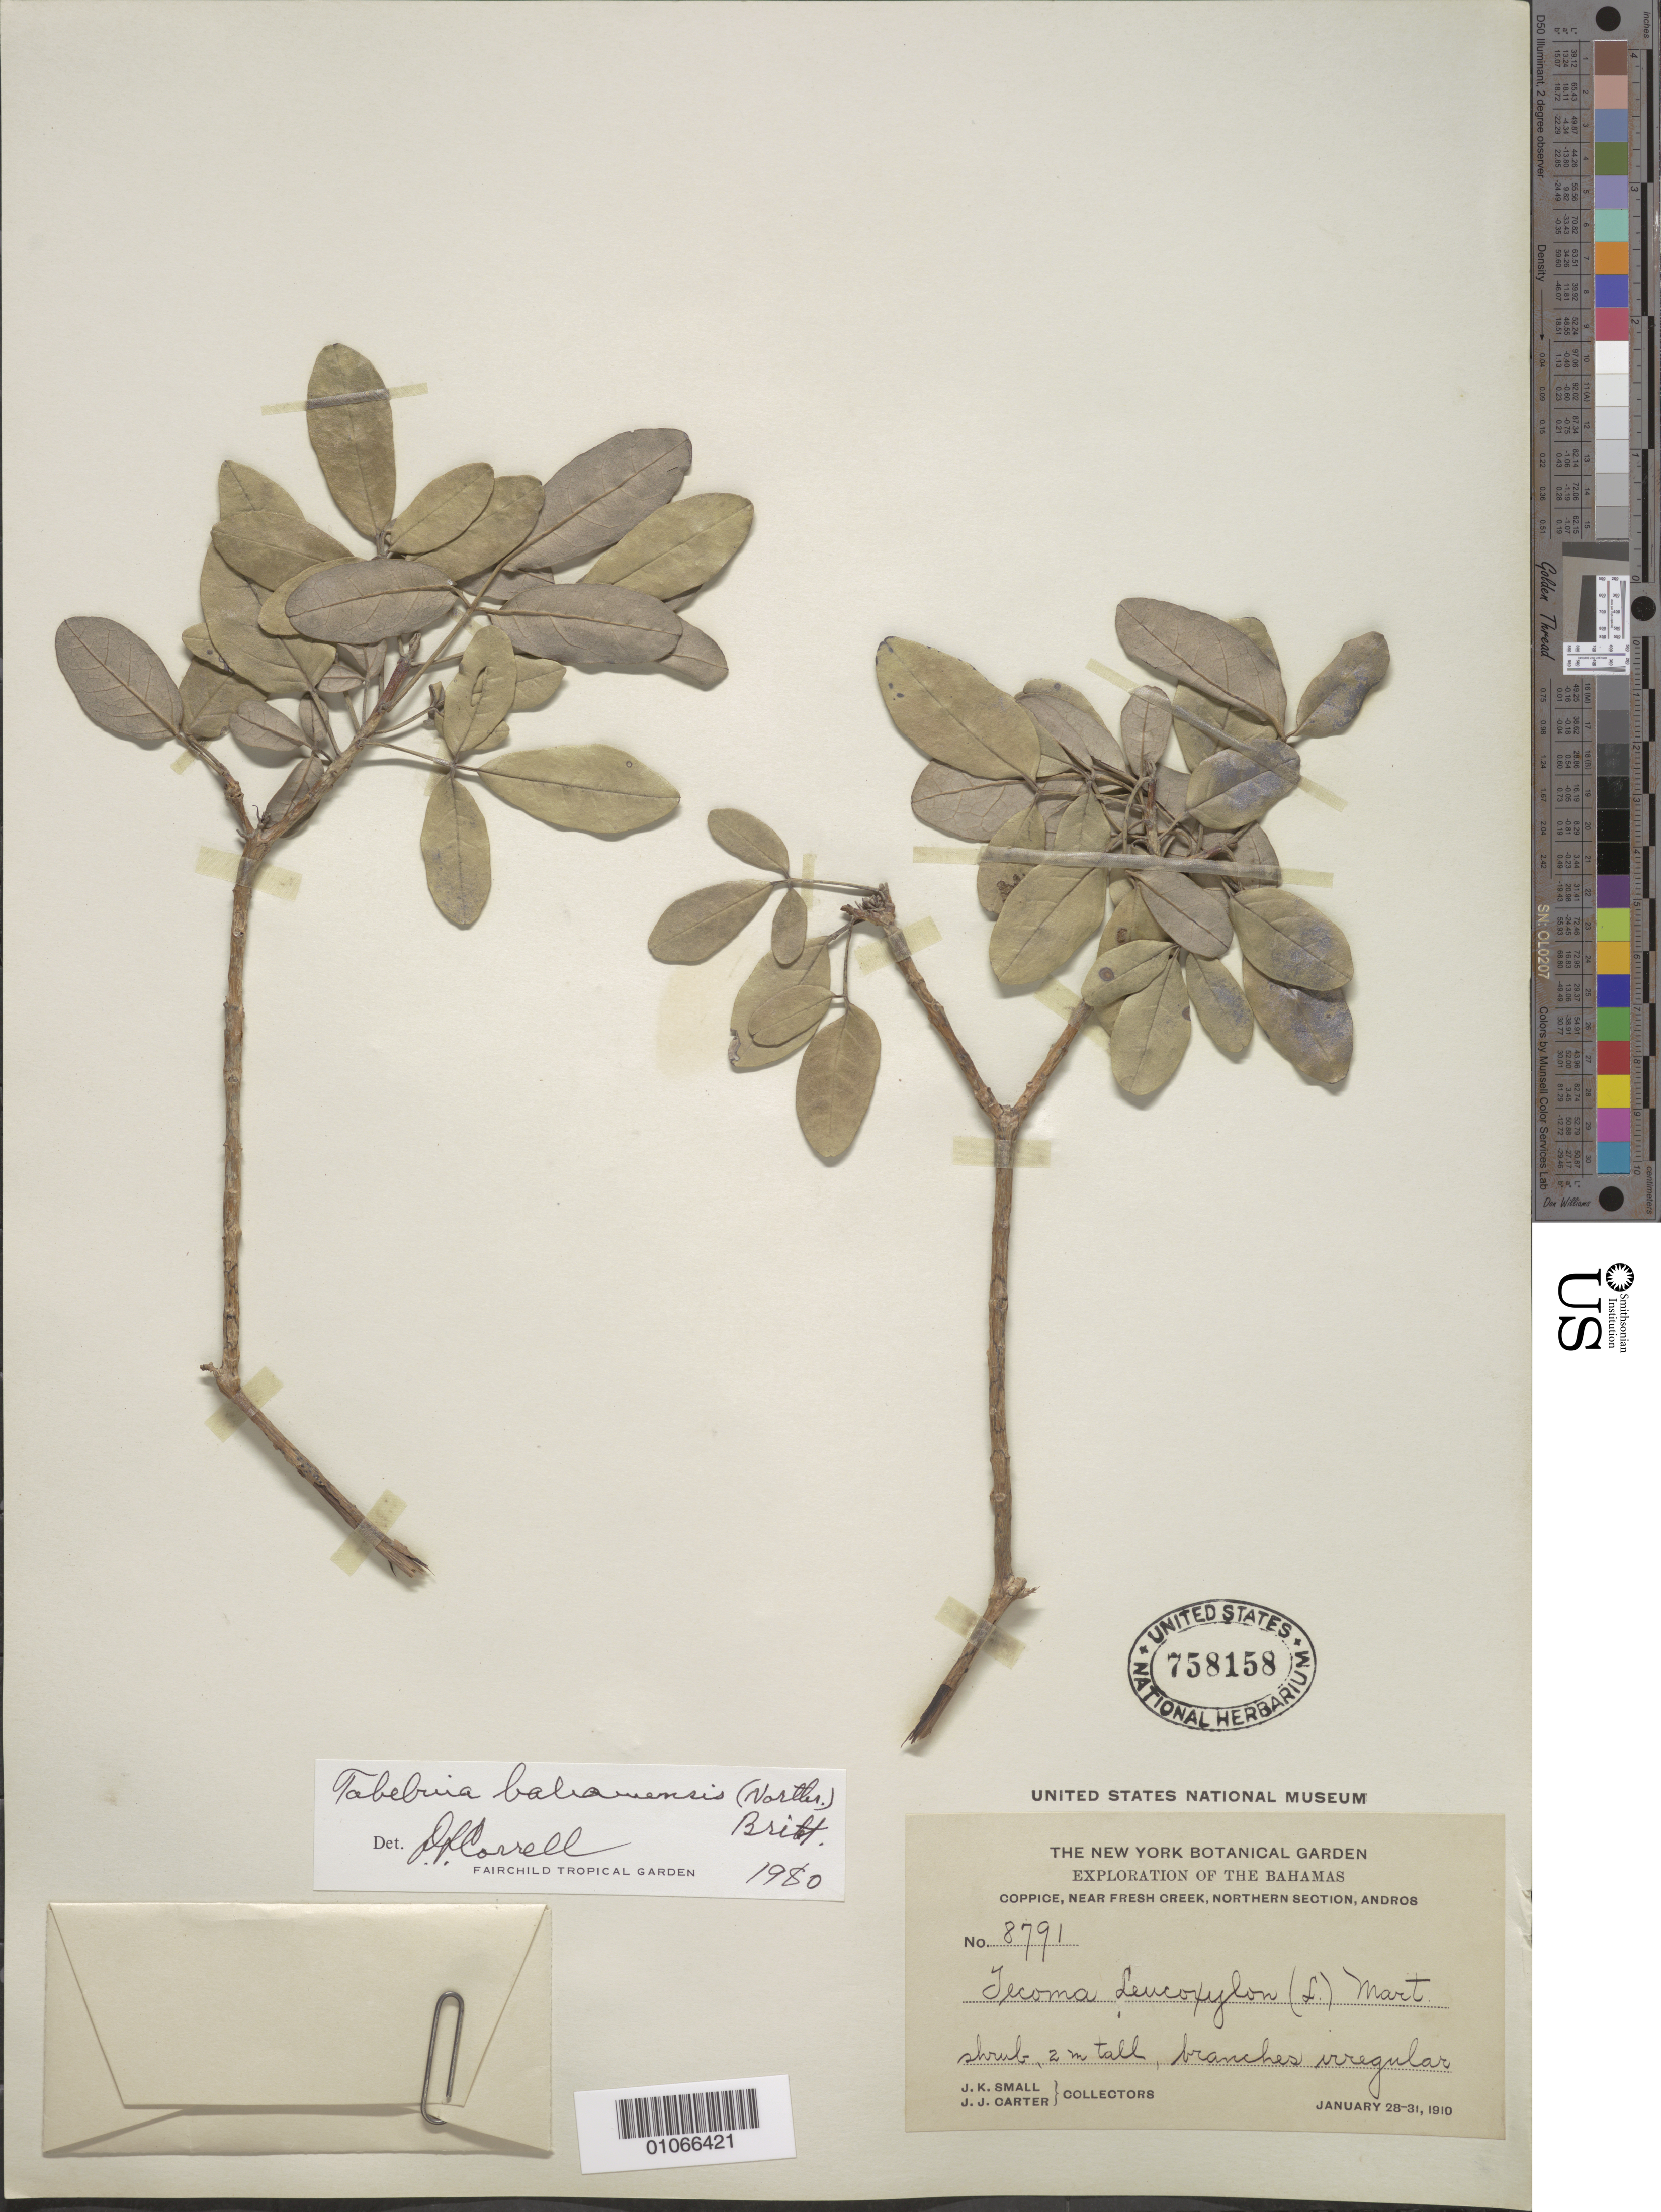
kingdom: Plantae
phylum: Tracheophyta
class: Magnoliopsida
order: Lamiales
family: Bignoniaceae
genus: Tabebuia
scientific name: Tabebuia bahamensis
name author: (Northr.) Britton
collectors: J. K. Small & J. J. Carter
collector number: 8791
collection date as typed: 28 Jan 1910 to 31 Jan 1910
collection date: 1910-01-28/1910-01-31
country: Bahamas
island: Andros I.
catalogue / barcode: US 758158